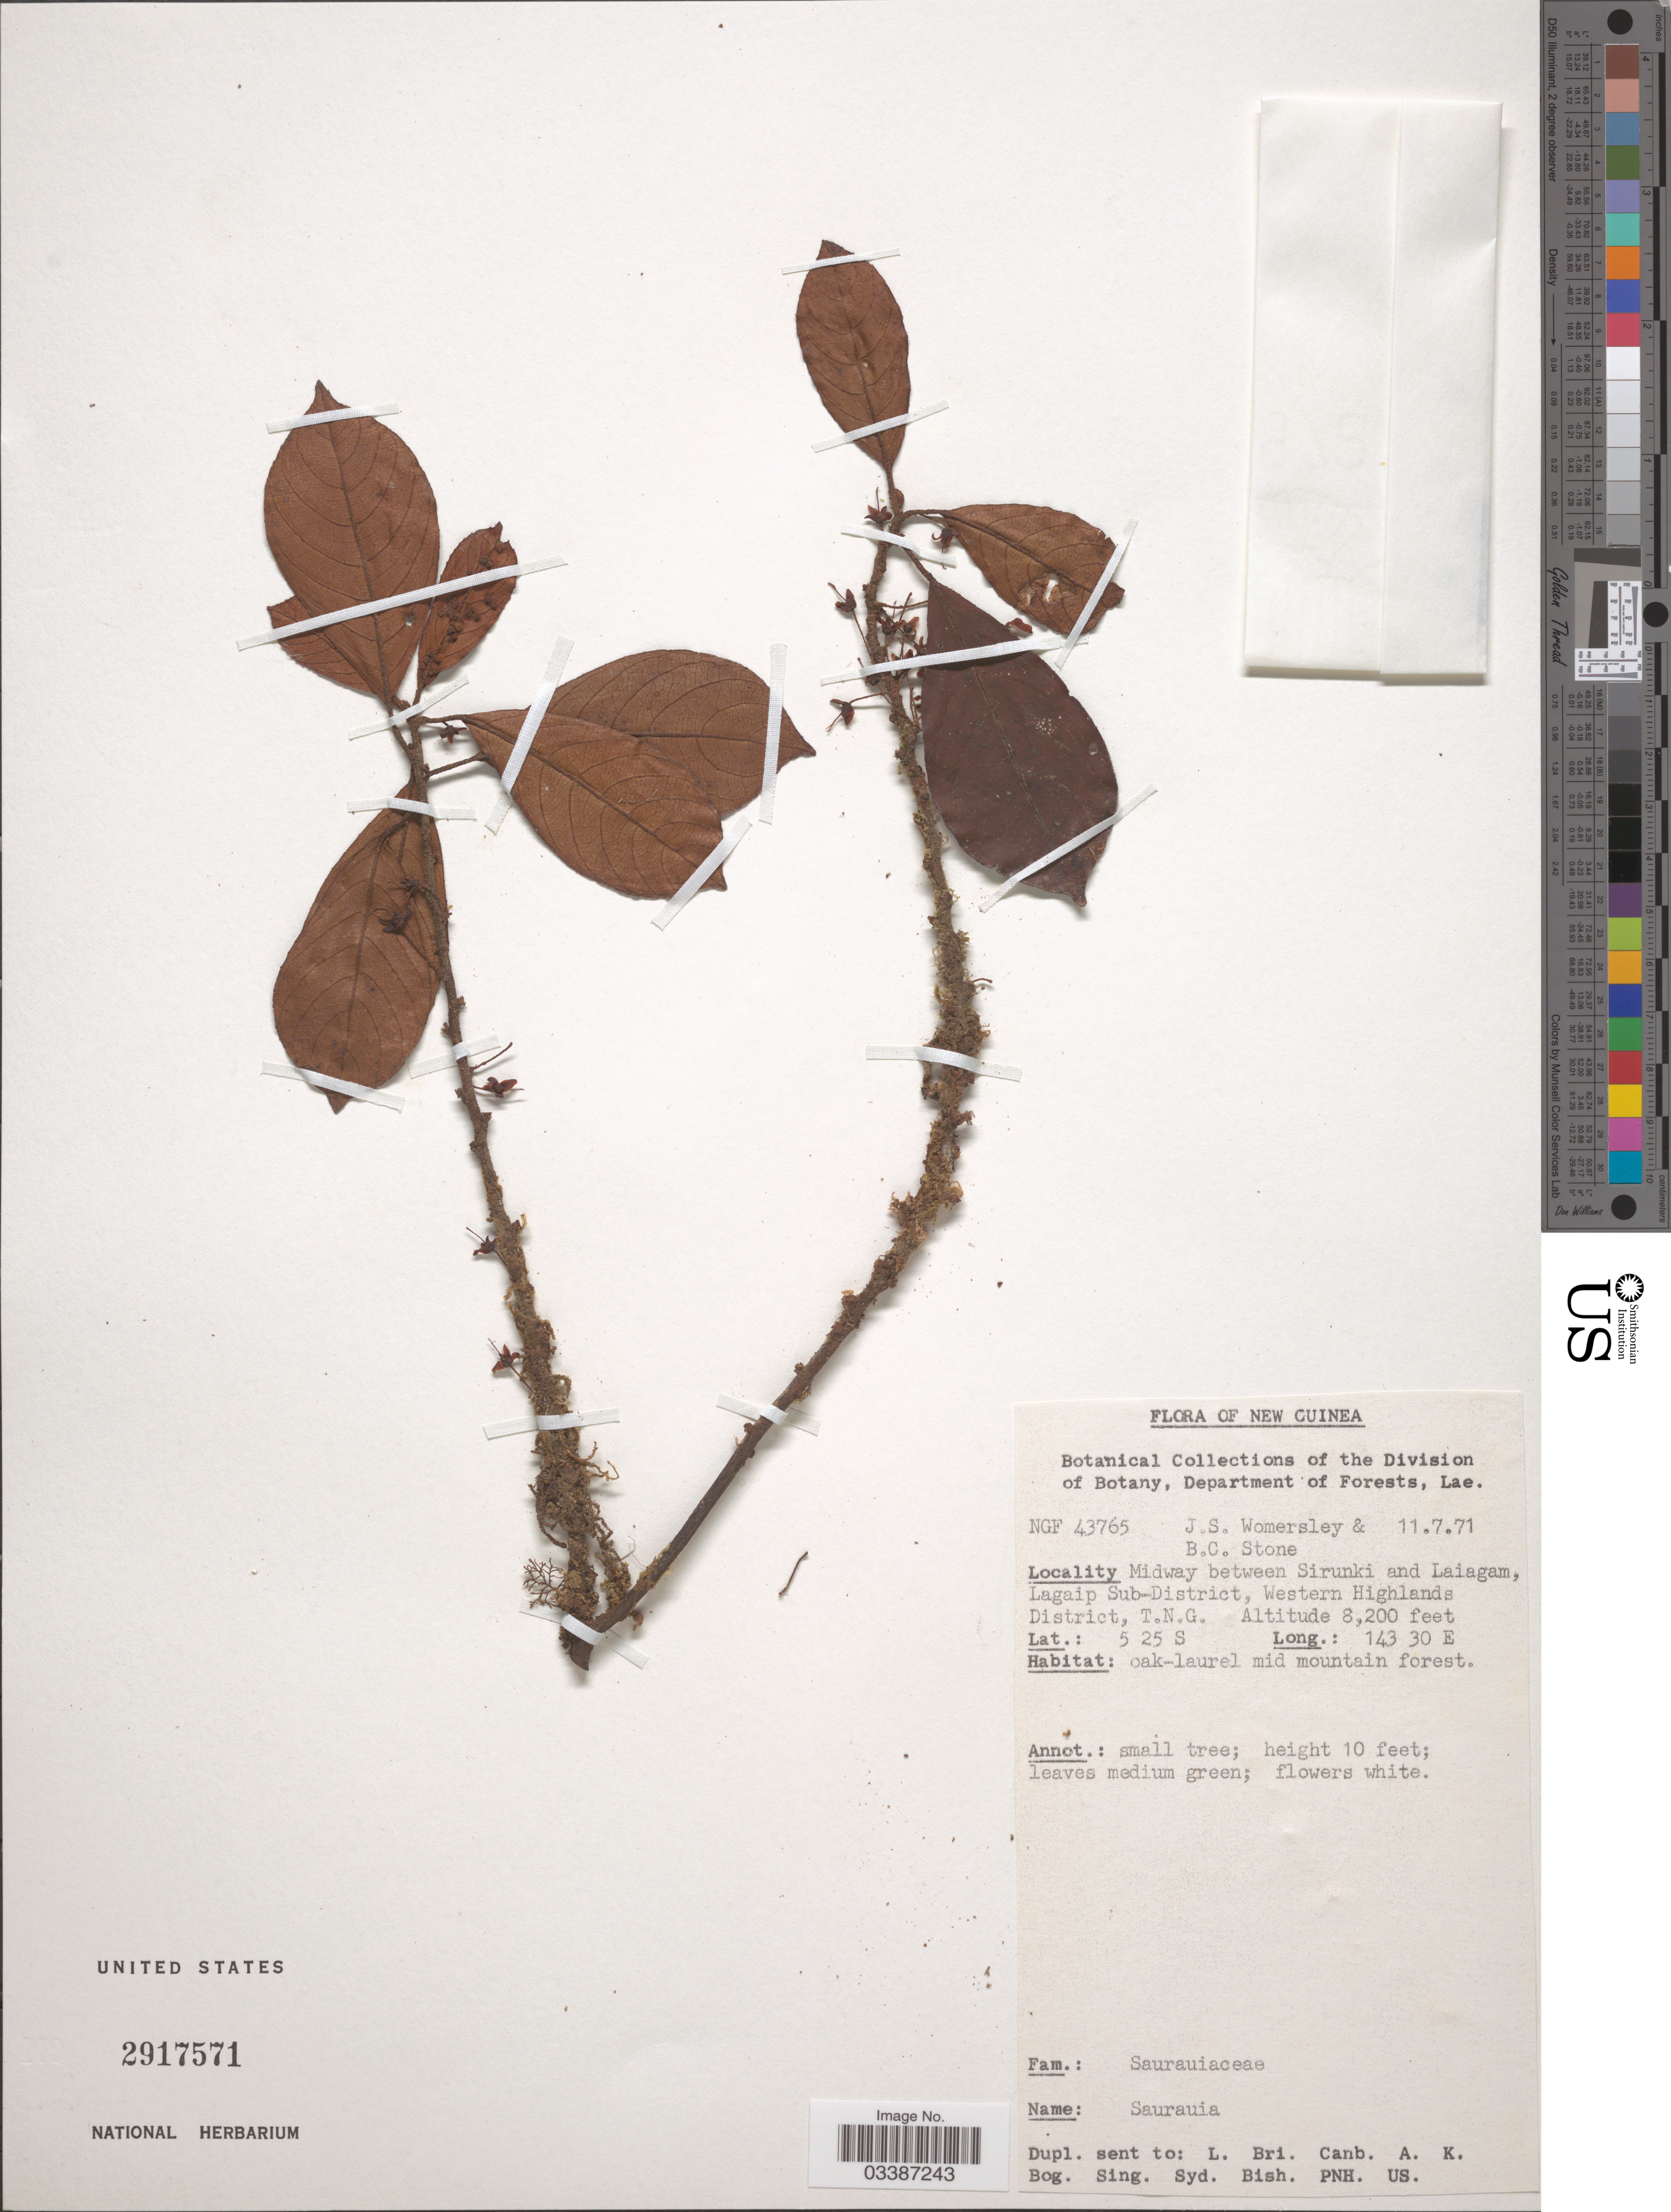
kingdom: Plantae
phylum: Tracheophyta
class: Magnoliopsida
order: Ericales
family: Actinidiaceae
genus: Saurauia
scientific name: Saurauia sp.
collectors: J. S. Womersley & B. C. Stone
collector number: NGF 43765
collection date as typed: Transcribed d/m/y: 11/7/71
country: Papua New Guinea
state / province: Western Highlands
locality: New Guinea. Midway between Sirunki and Laiagam, Lagaip Sub-District, Western Highlands District, T.N.G.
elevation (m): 2499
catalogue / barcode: US 2917571